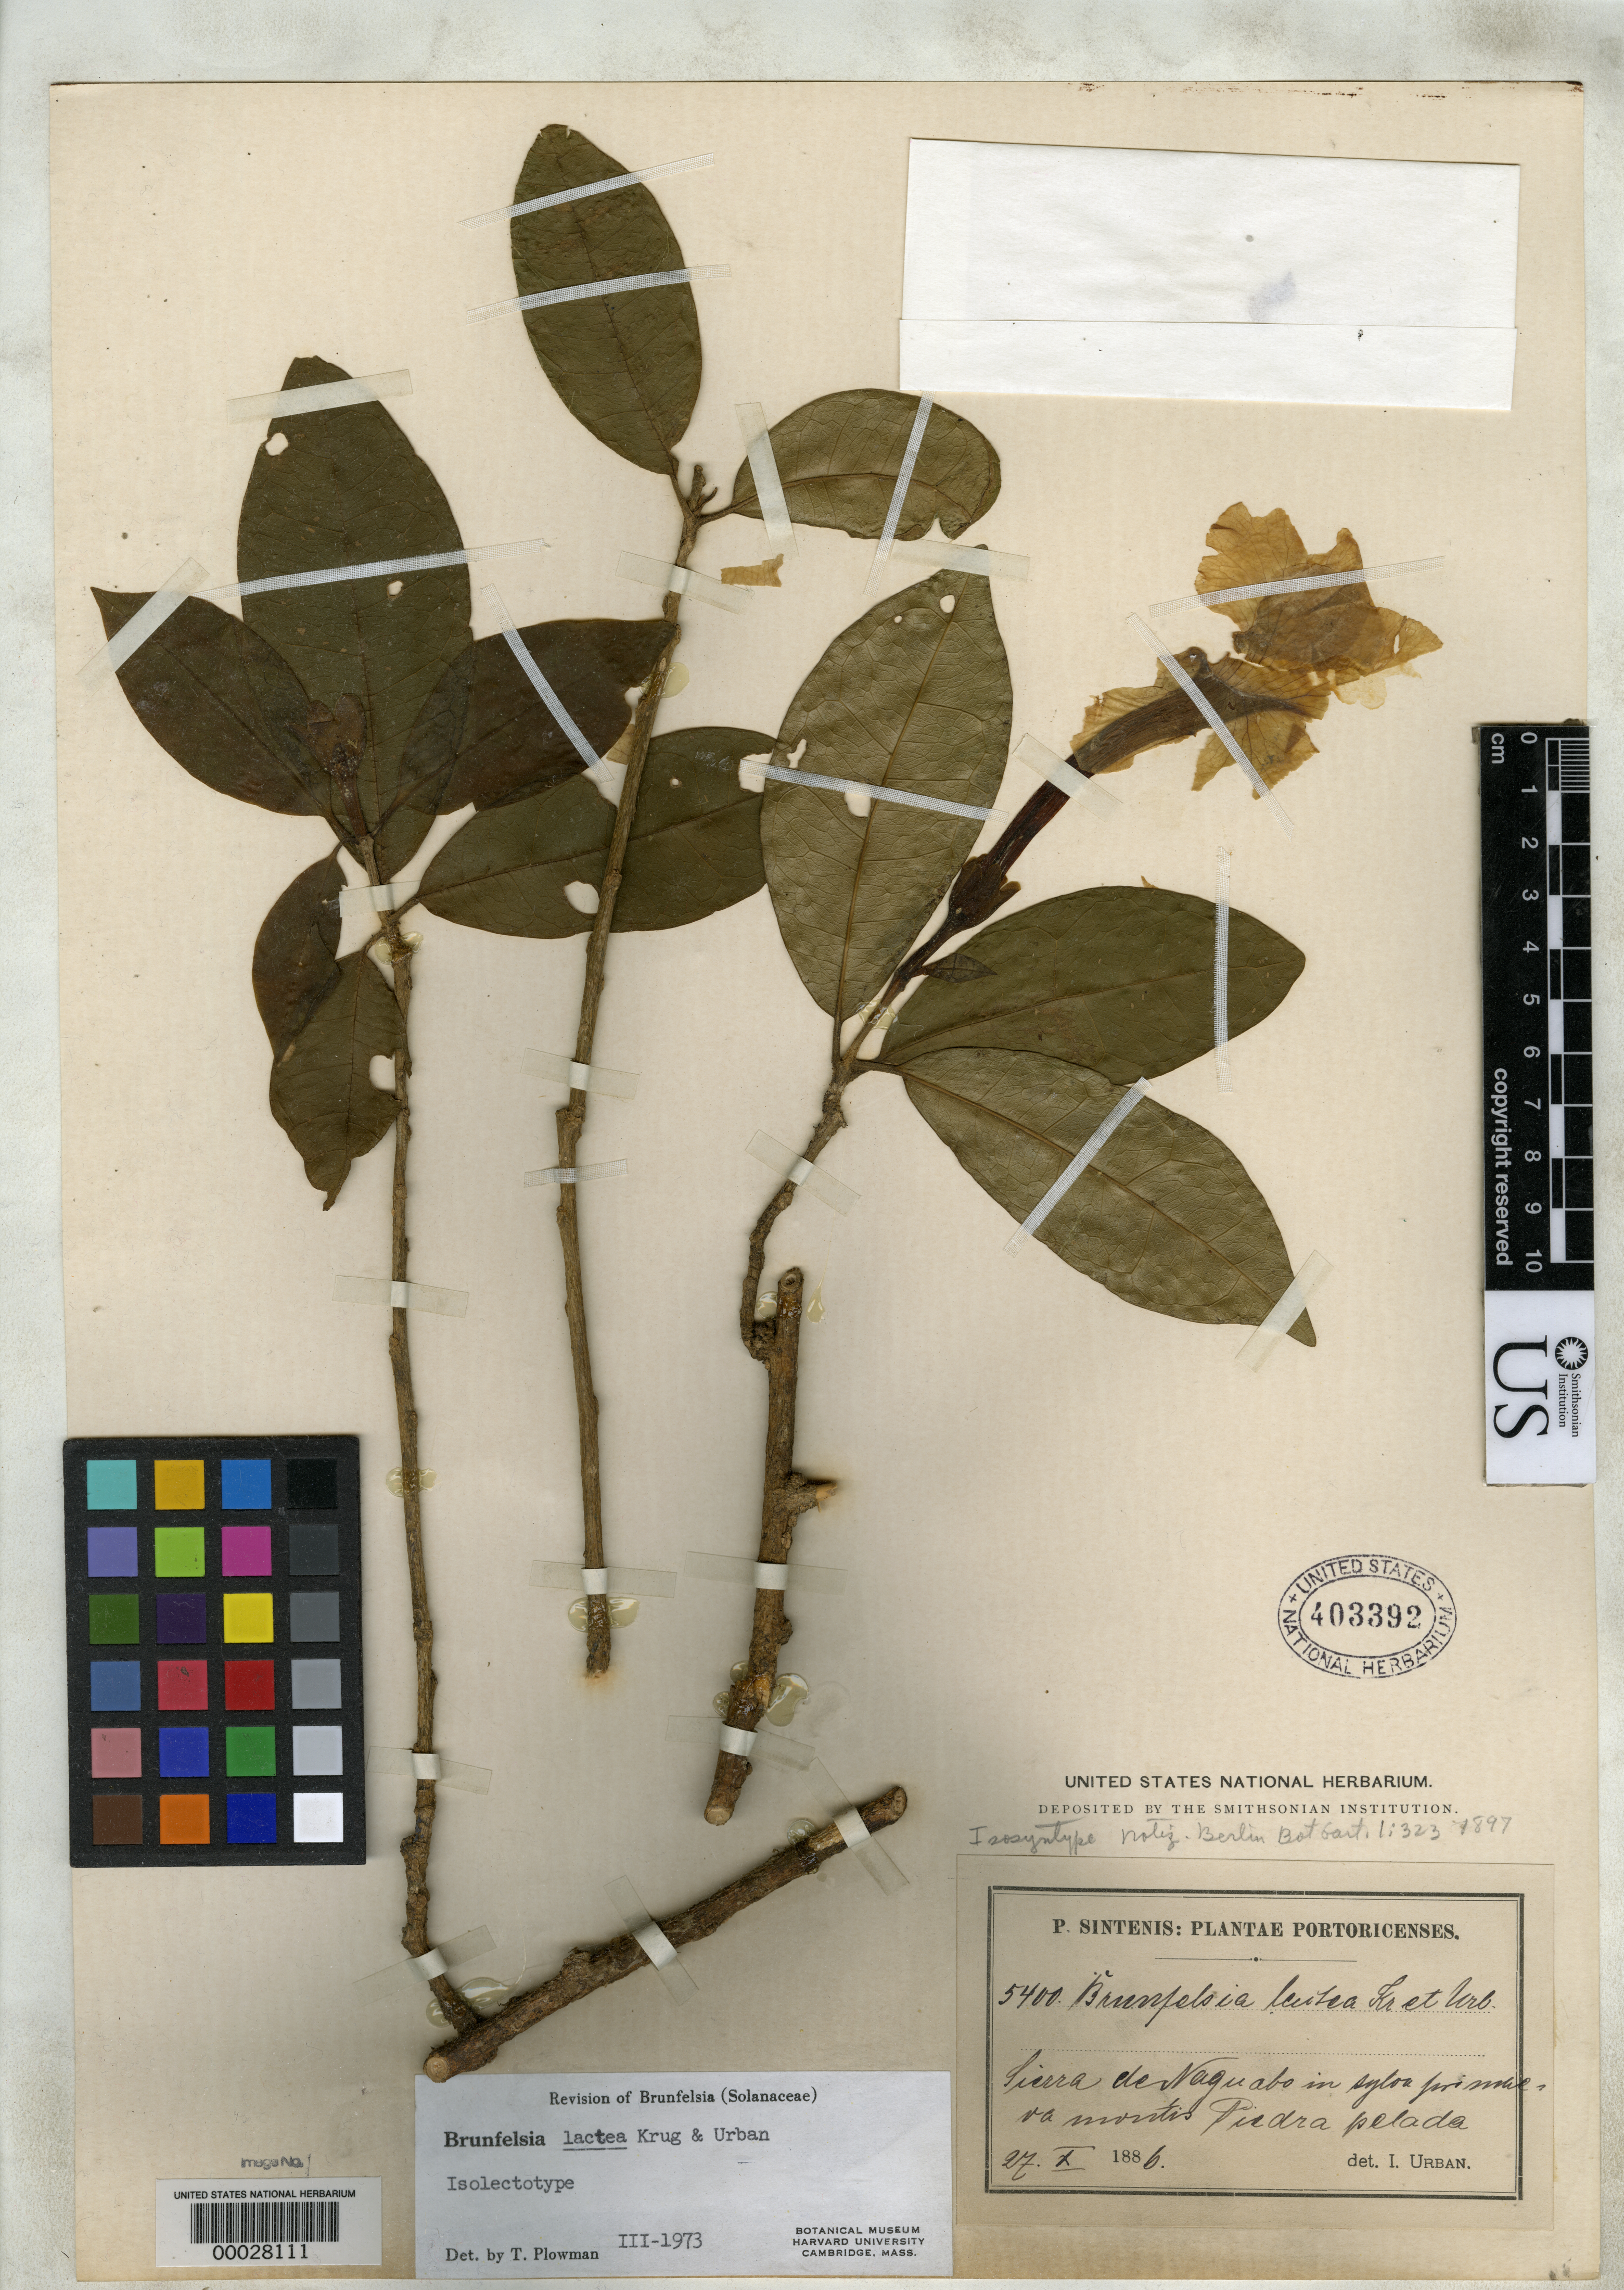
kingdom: Plantae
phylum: Tracheophyta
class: Magnoliopsida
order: Solanales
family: Solanaceae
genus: Brunfelsia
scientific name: Brunfelsia lactea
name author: Krug & Urb.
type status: Isolectotype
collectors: P. Sintenis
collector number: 5400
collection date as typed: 27 Oct 1886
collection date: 1886-10-27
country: Puerto Rico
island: Greater Antilles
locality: Sierra de Naguabo, near Naguabo.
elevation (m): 1300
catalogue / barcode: US 403392